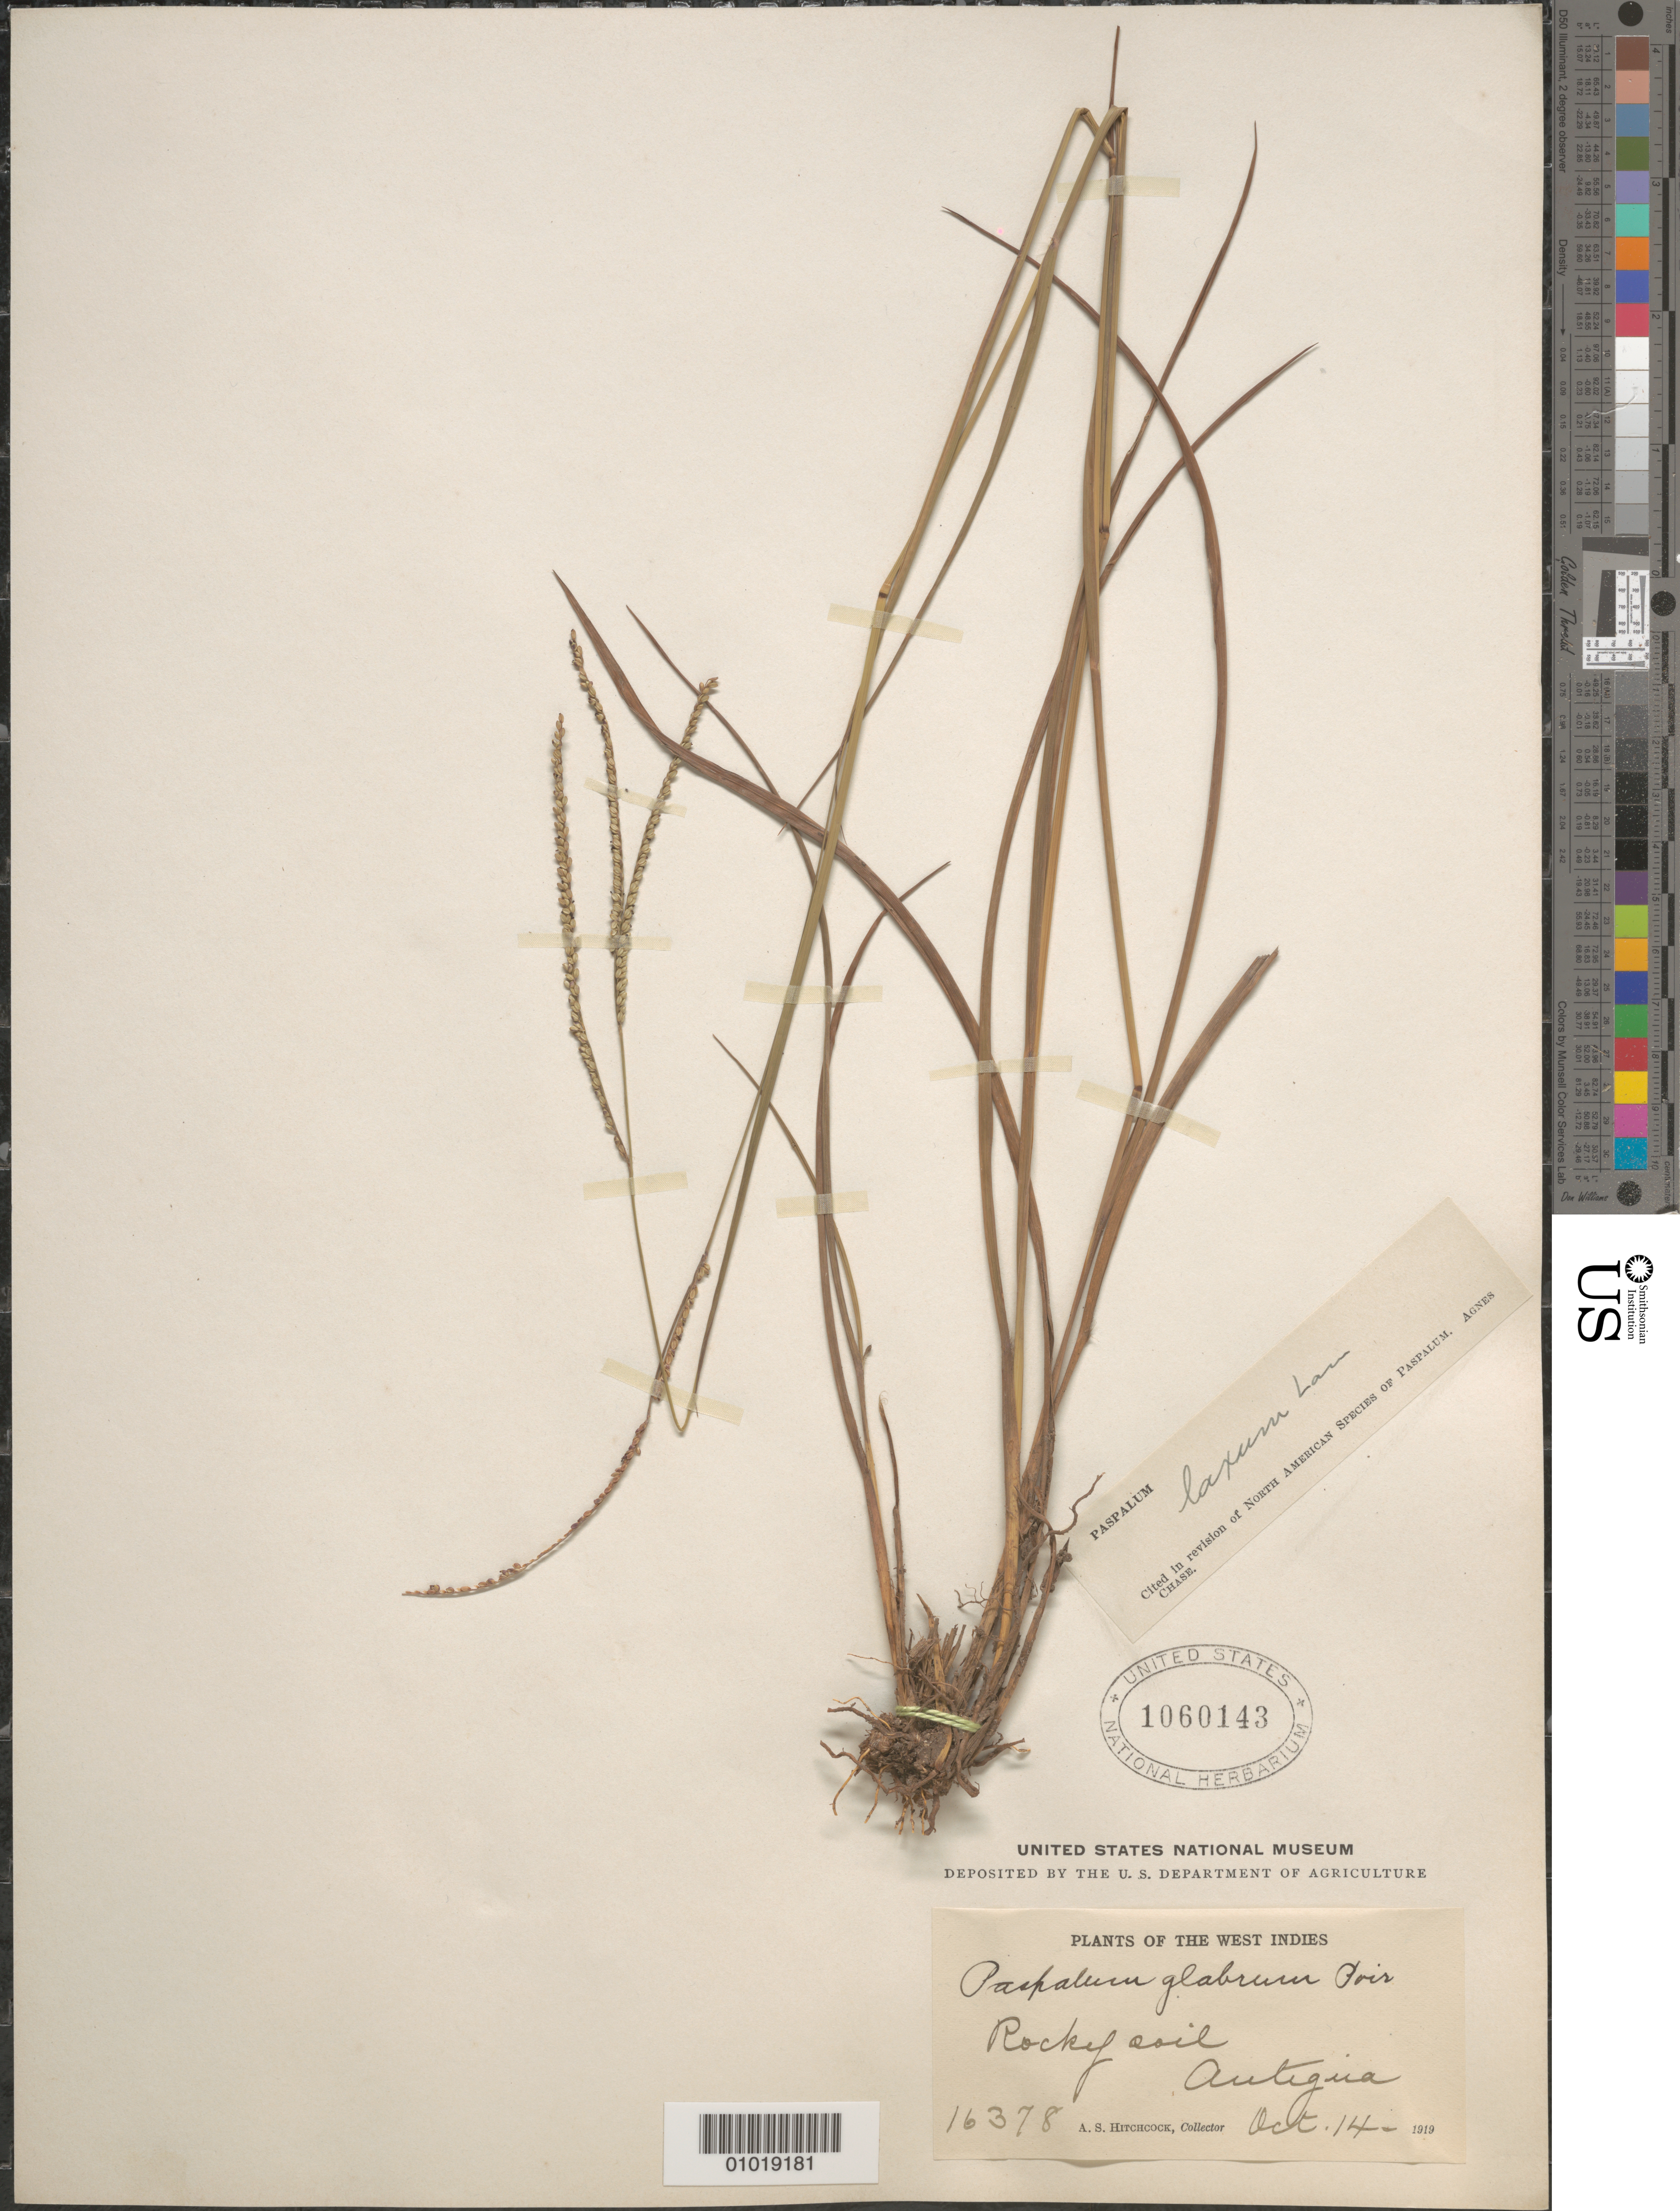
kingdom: Plantae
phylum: Tracheophyta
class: Liliopsida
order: Poales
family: Poaceae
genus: Paspalum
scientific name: Paspalum laxum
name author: Lam.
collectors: A. S. Hitchcock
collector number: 16378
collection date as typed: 14 Oct 1919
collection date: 1919-10-14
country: Antigua and Barbuda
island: Antigua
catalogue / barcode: US 1060143